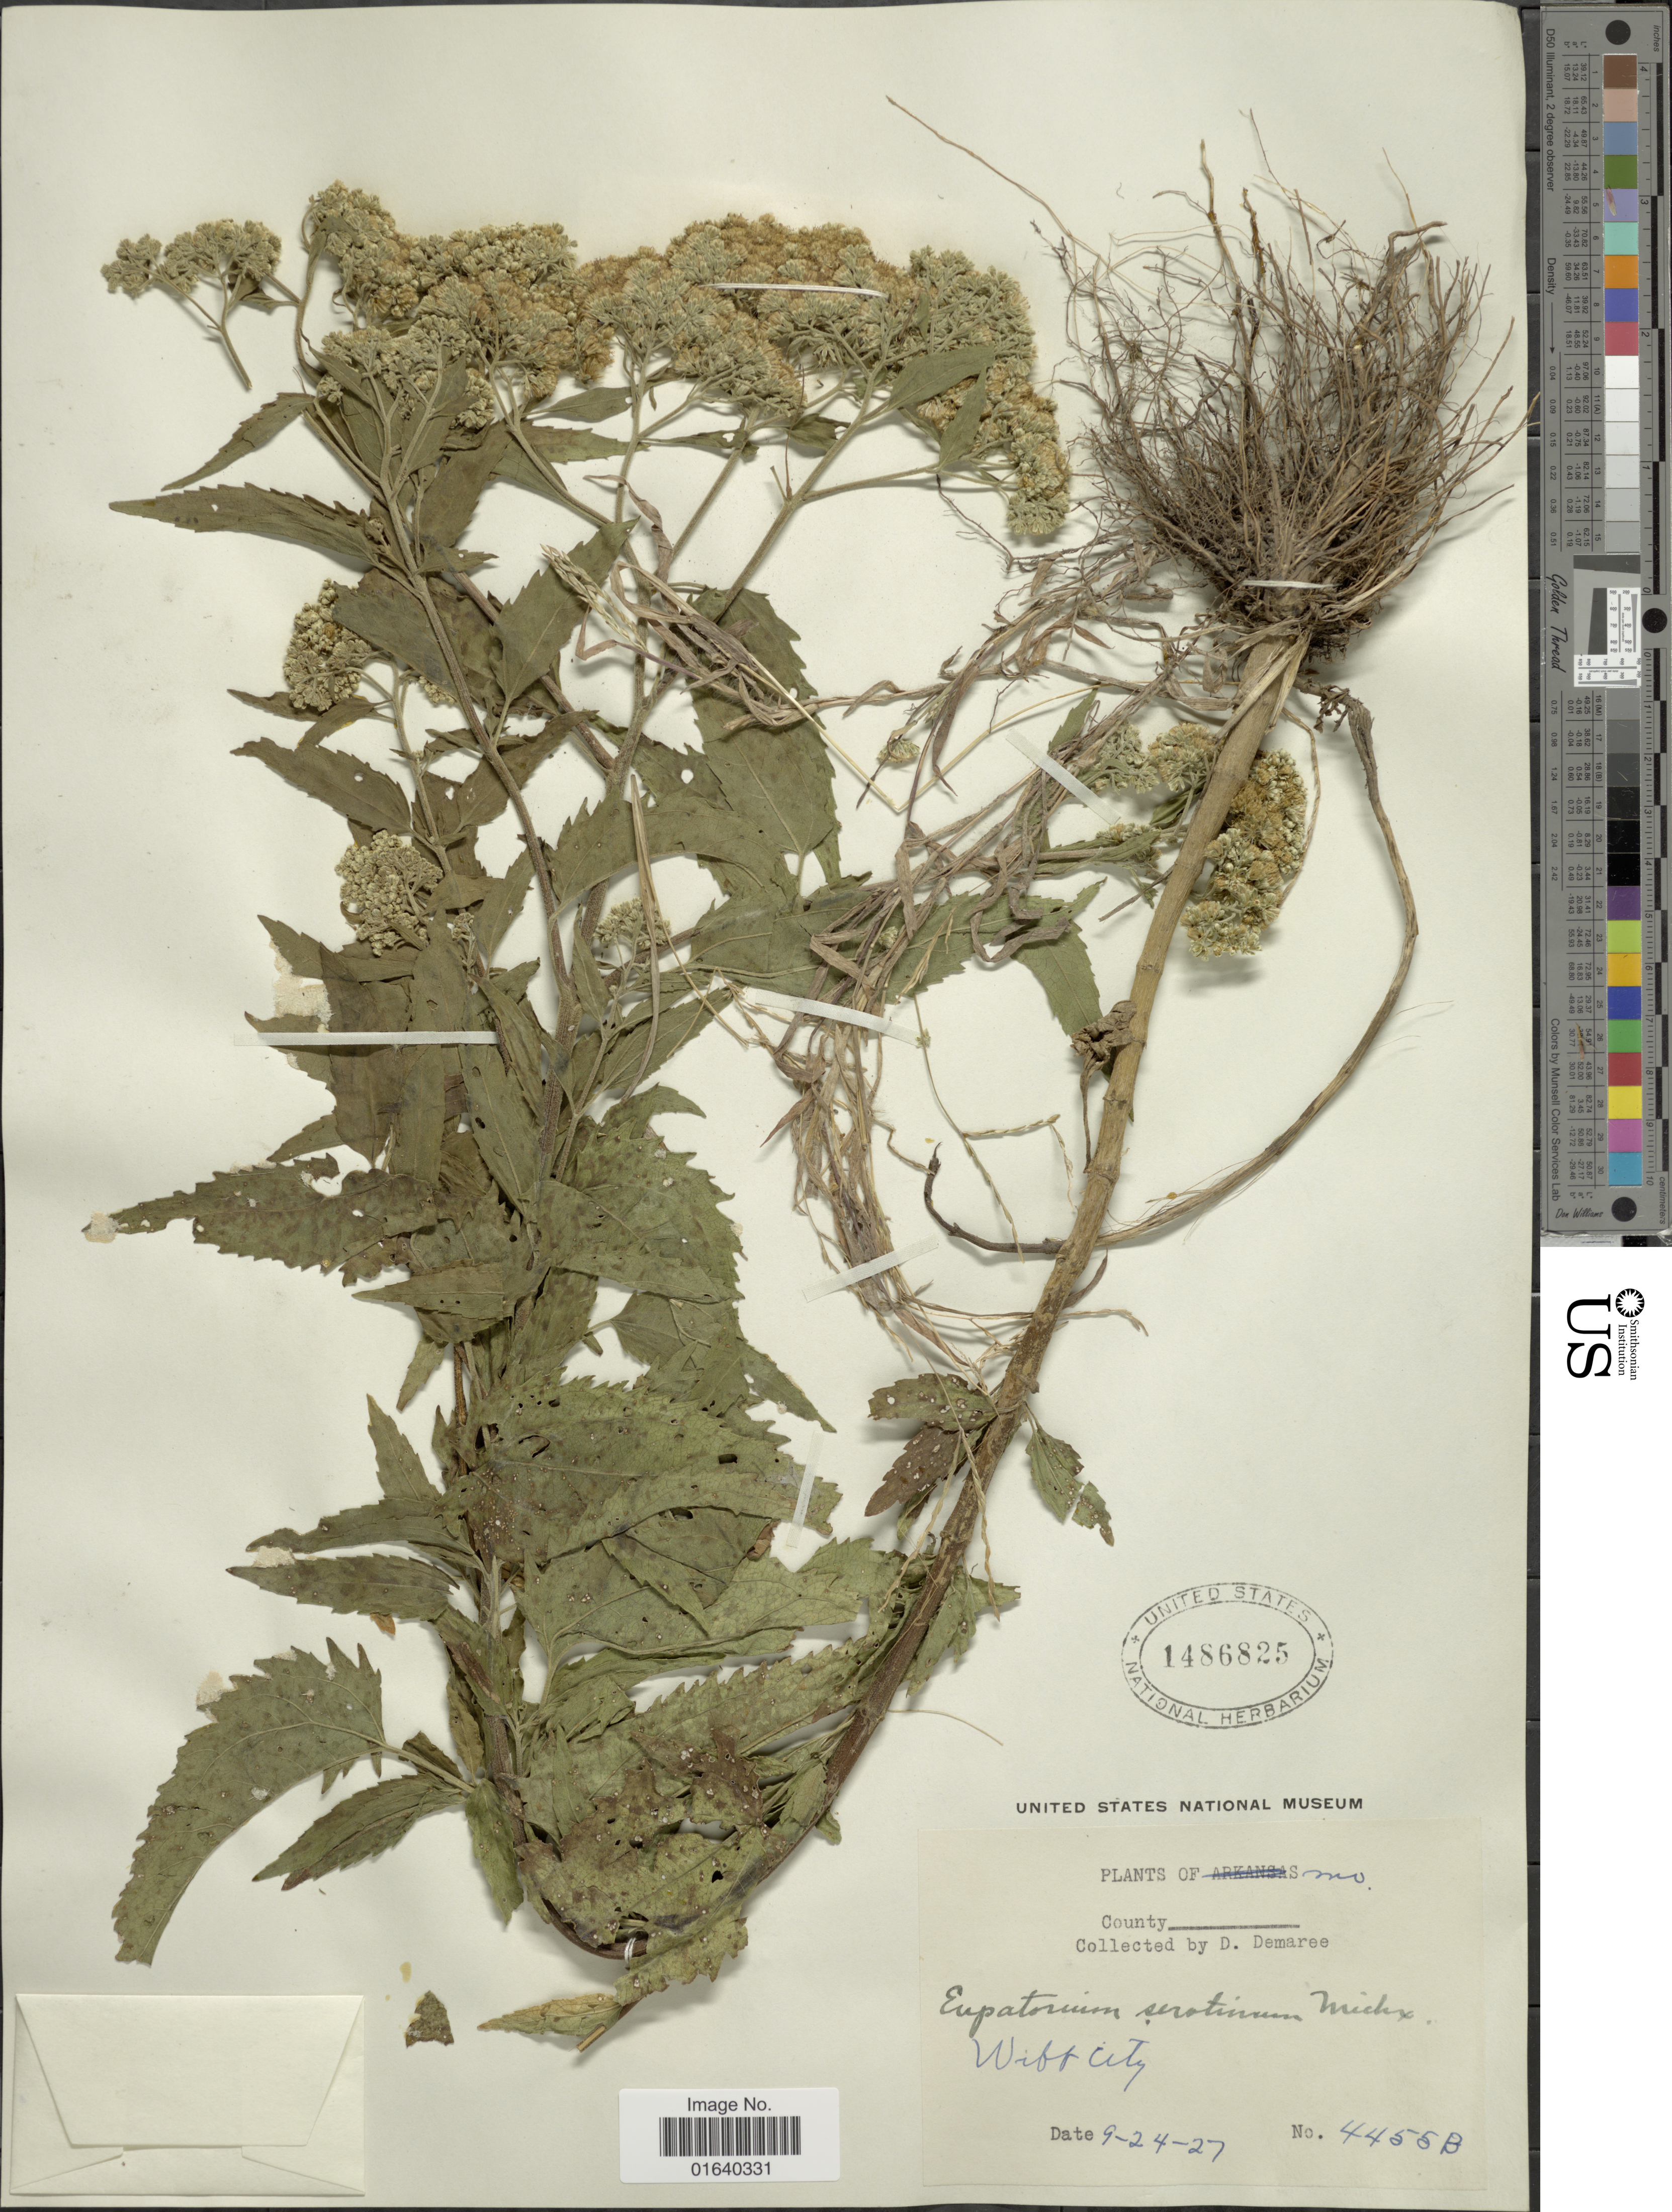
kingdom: Plantae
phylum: Tracheophyta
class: Magnoliopsida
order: Asterales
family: Asteraceae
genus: Eupatorium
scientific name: Eupatorium serotinum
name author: Michx.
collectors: D. Demaree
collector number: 4455B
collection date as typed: Transcribed d/m/y: 24/9/27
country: United States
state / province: Missouri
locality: Wibb City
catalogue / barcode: US 1486825